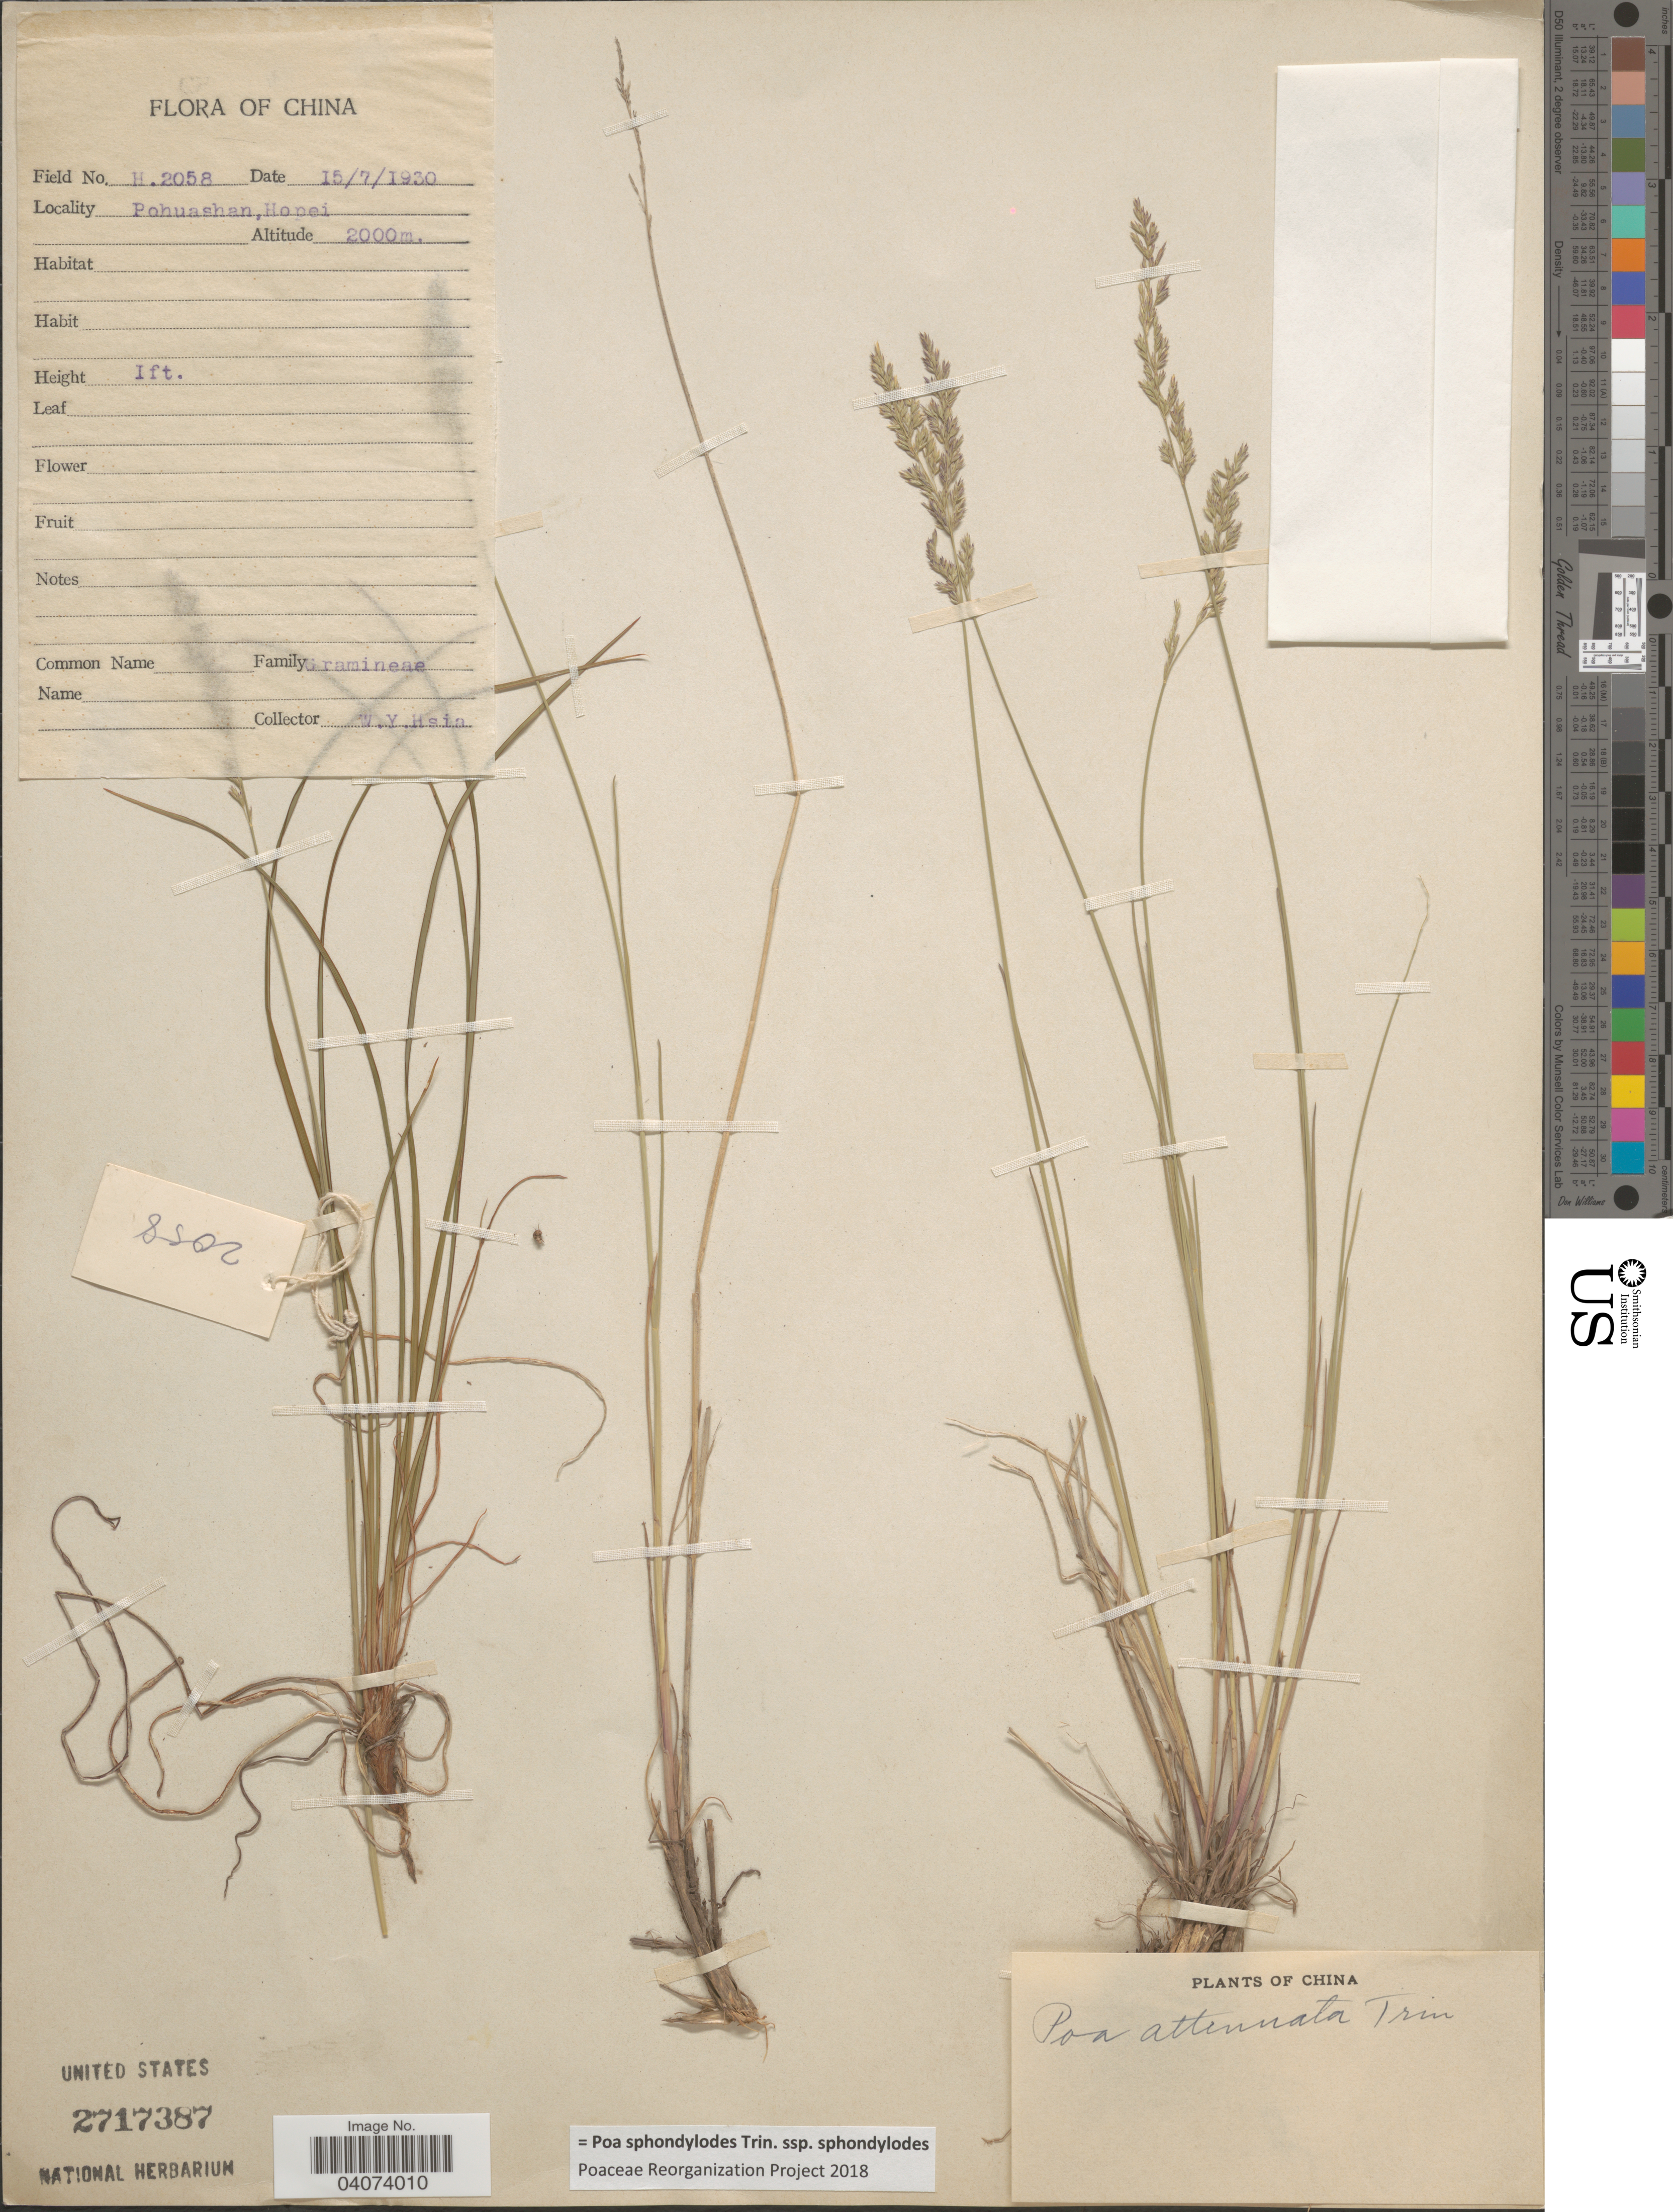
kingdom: Plantae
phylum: Tracheophyta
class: Liliopsida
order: Poales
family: Poaceae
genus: Poa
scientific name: Poa sphondylodes subsp. sphondylodes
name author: Trin.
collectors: W. Hsia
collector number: H.2058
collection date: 1930-07-15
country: China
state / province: Hebei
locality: Pohuashan, Hopei.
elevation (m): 2000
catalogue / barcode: US 2717387